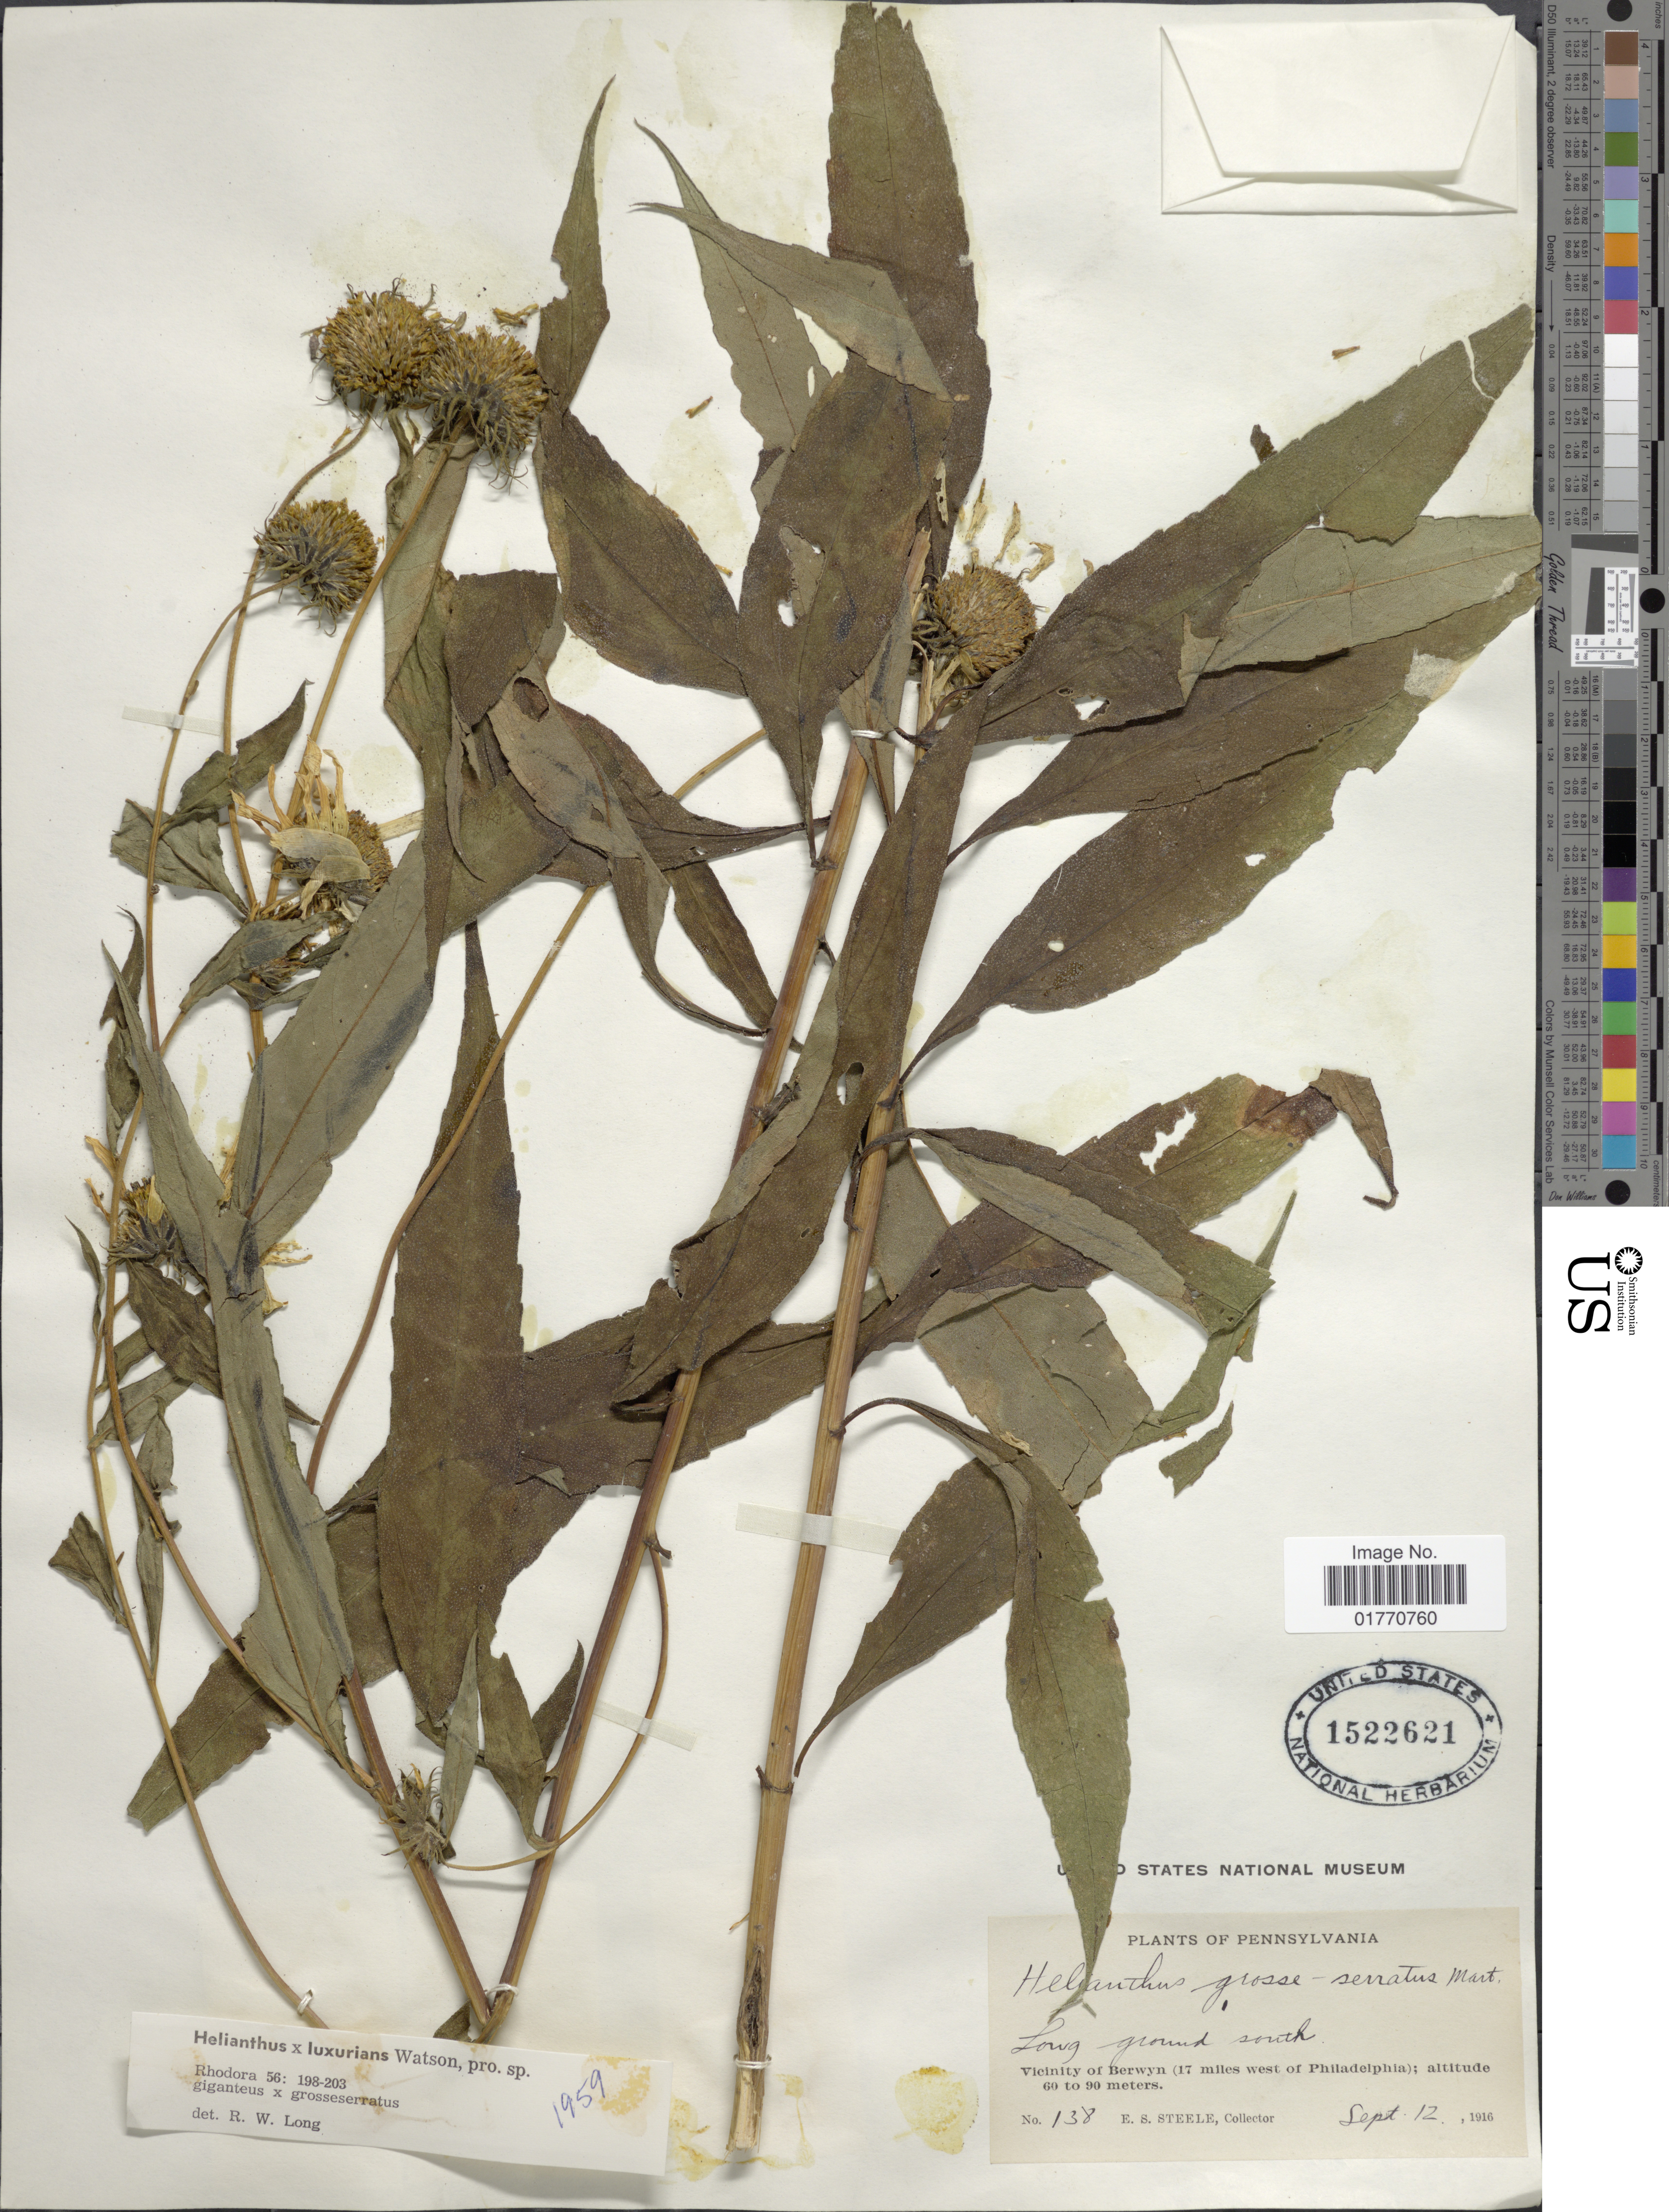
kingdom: Plantae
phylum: Tracheophyta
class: Magnoliopsida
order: Asterales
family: Asteraceae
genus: Helianthus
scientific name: Helianthus x luxurians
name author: Watson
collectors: E. Steele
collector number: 138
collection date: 1916-09-12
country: United States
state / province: Pennsylvania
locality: Low ground south, vicinity of Berwyn (17 miles west of Philadelphia).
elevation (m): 60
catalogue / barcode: US 1522621